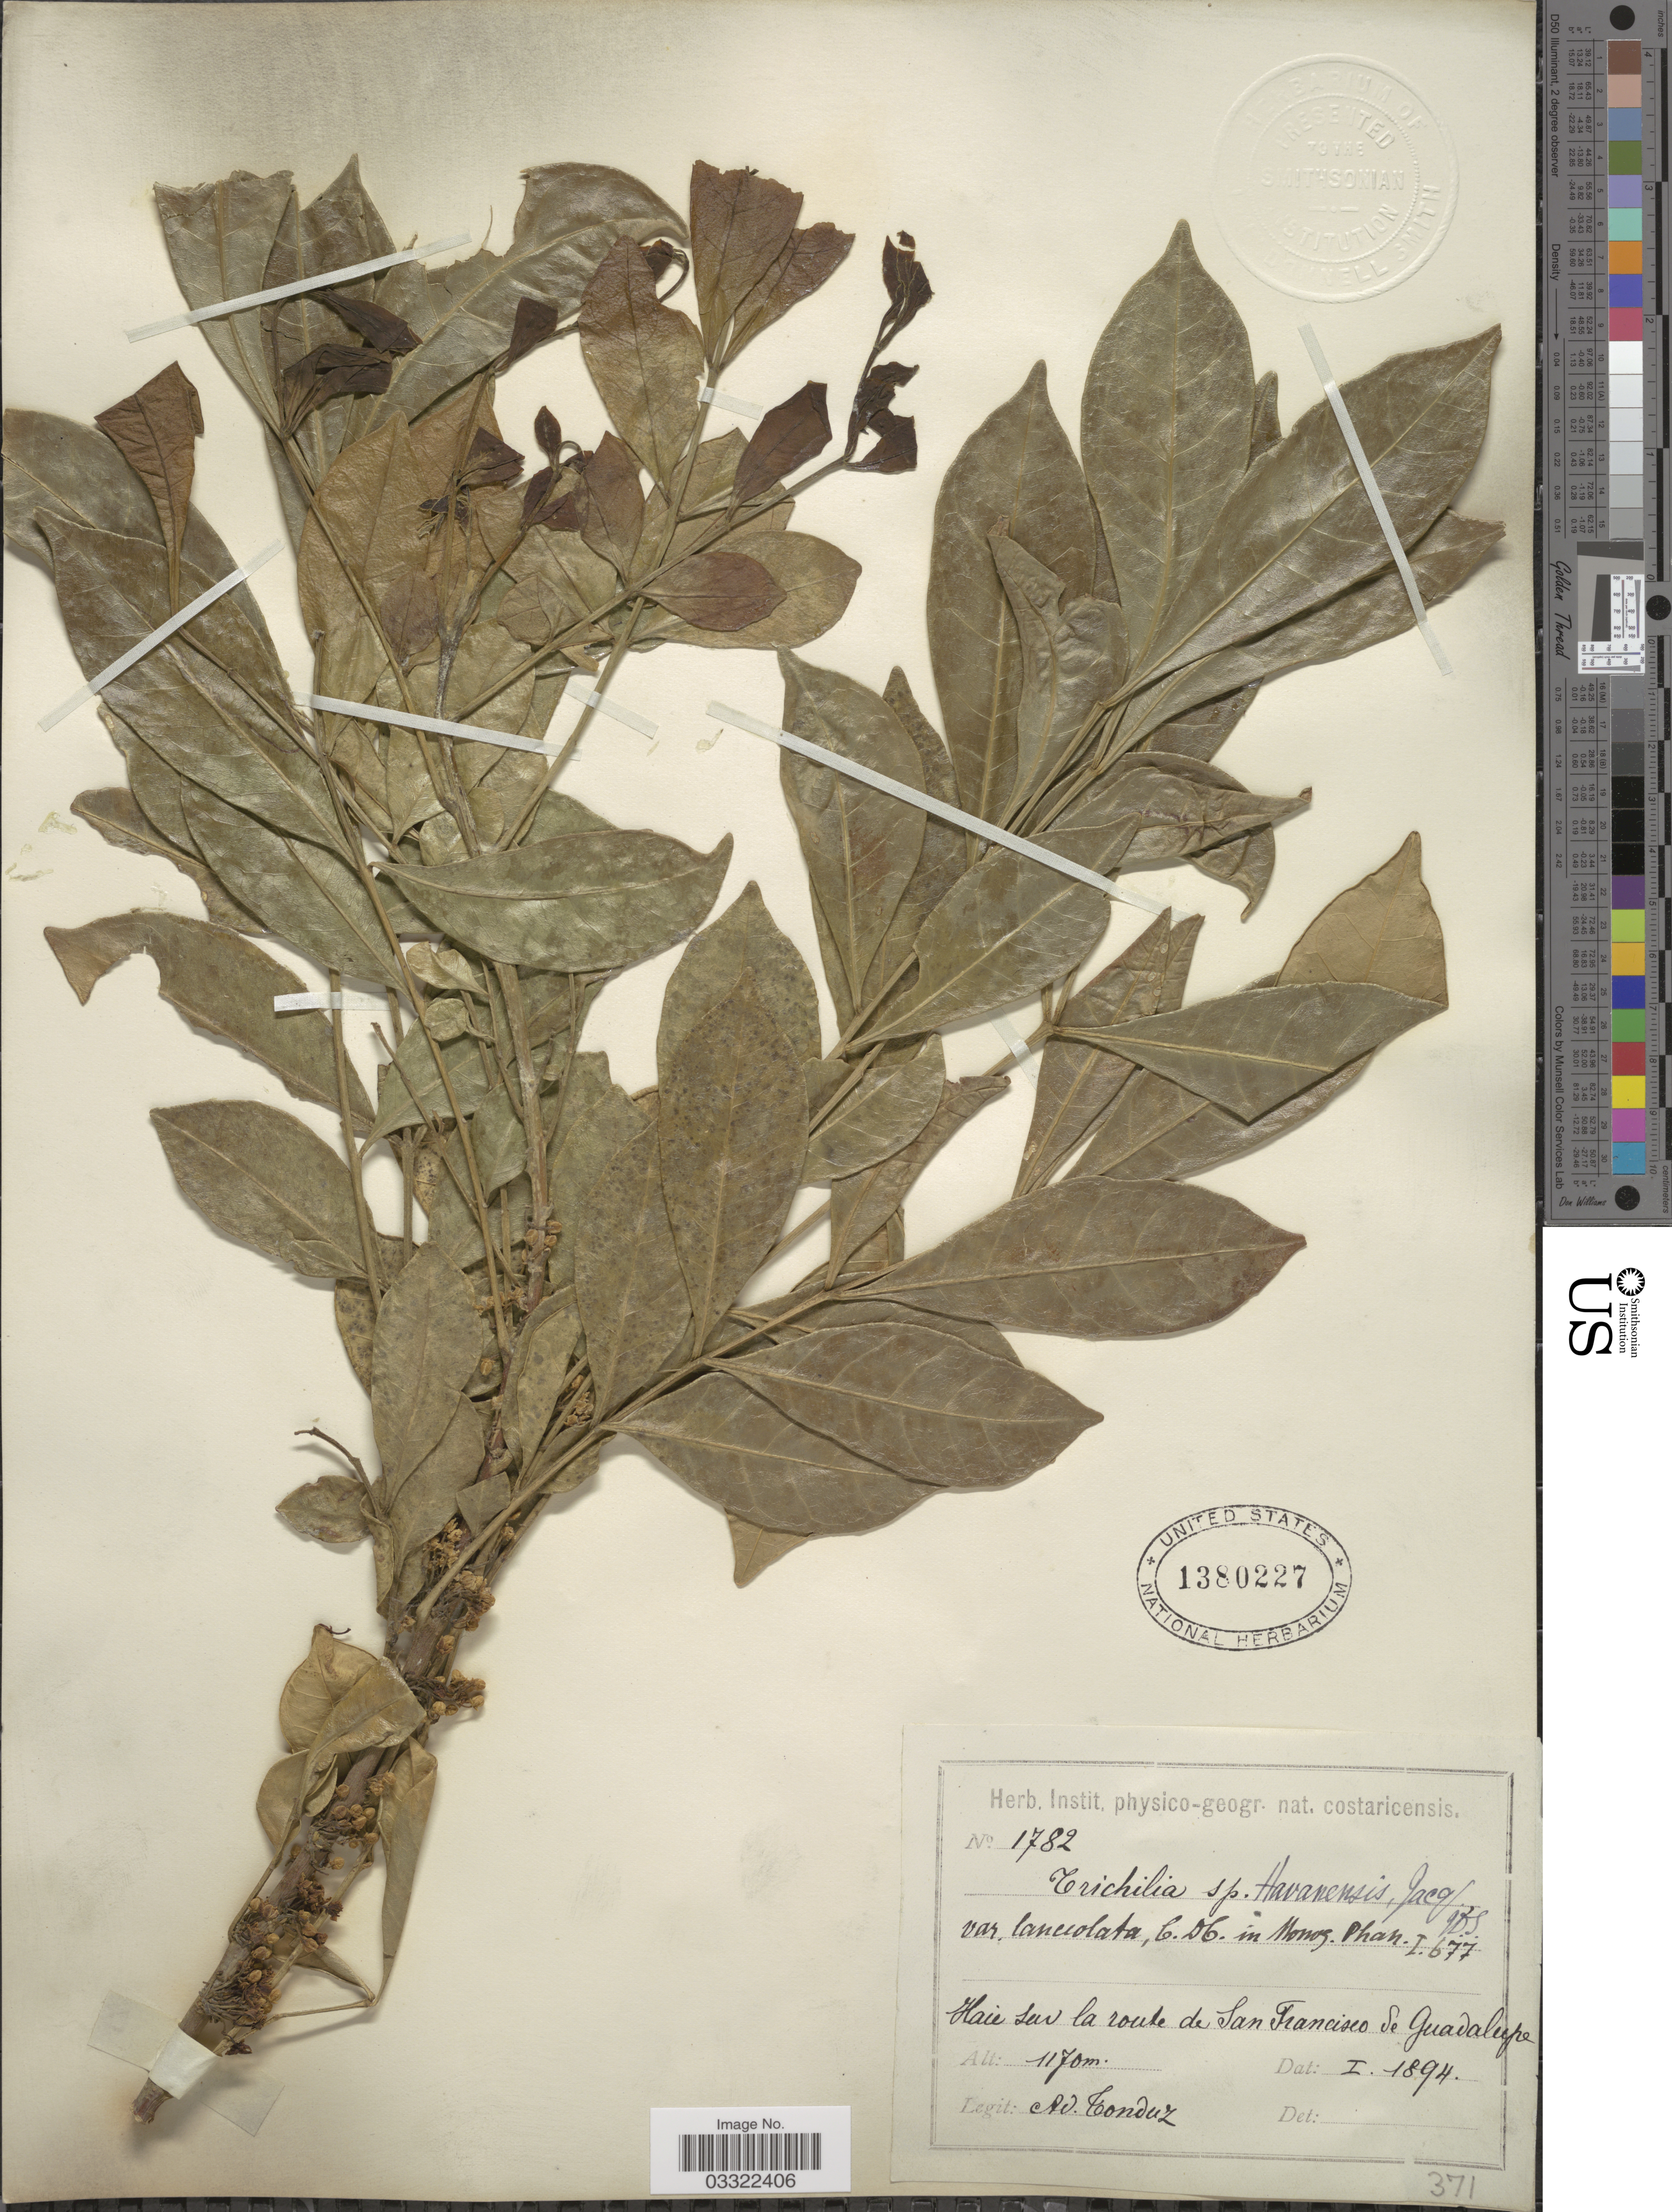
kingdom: Plantae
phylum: Tracheophyta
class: Magnoliopsida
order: Sapindales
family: Meliaceae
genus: Trichilia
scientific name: Trichilia havanensis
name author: Jacq.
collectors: A. Tonduz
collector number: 1782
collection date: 1894-01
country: Costa Rica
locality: Haie sur la route de San Francisco de Guadalupe.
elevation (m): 1170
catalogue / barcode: US 1380227